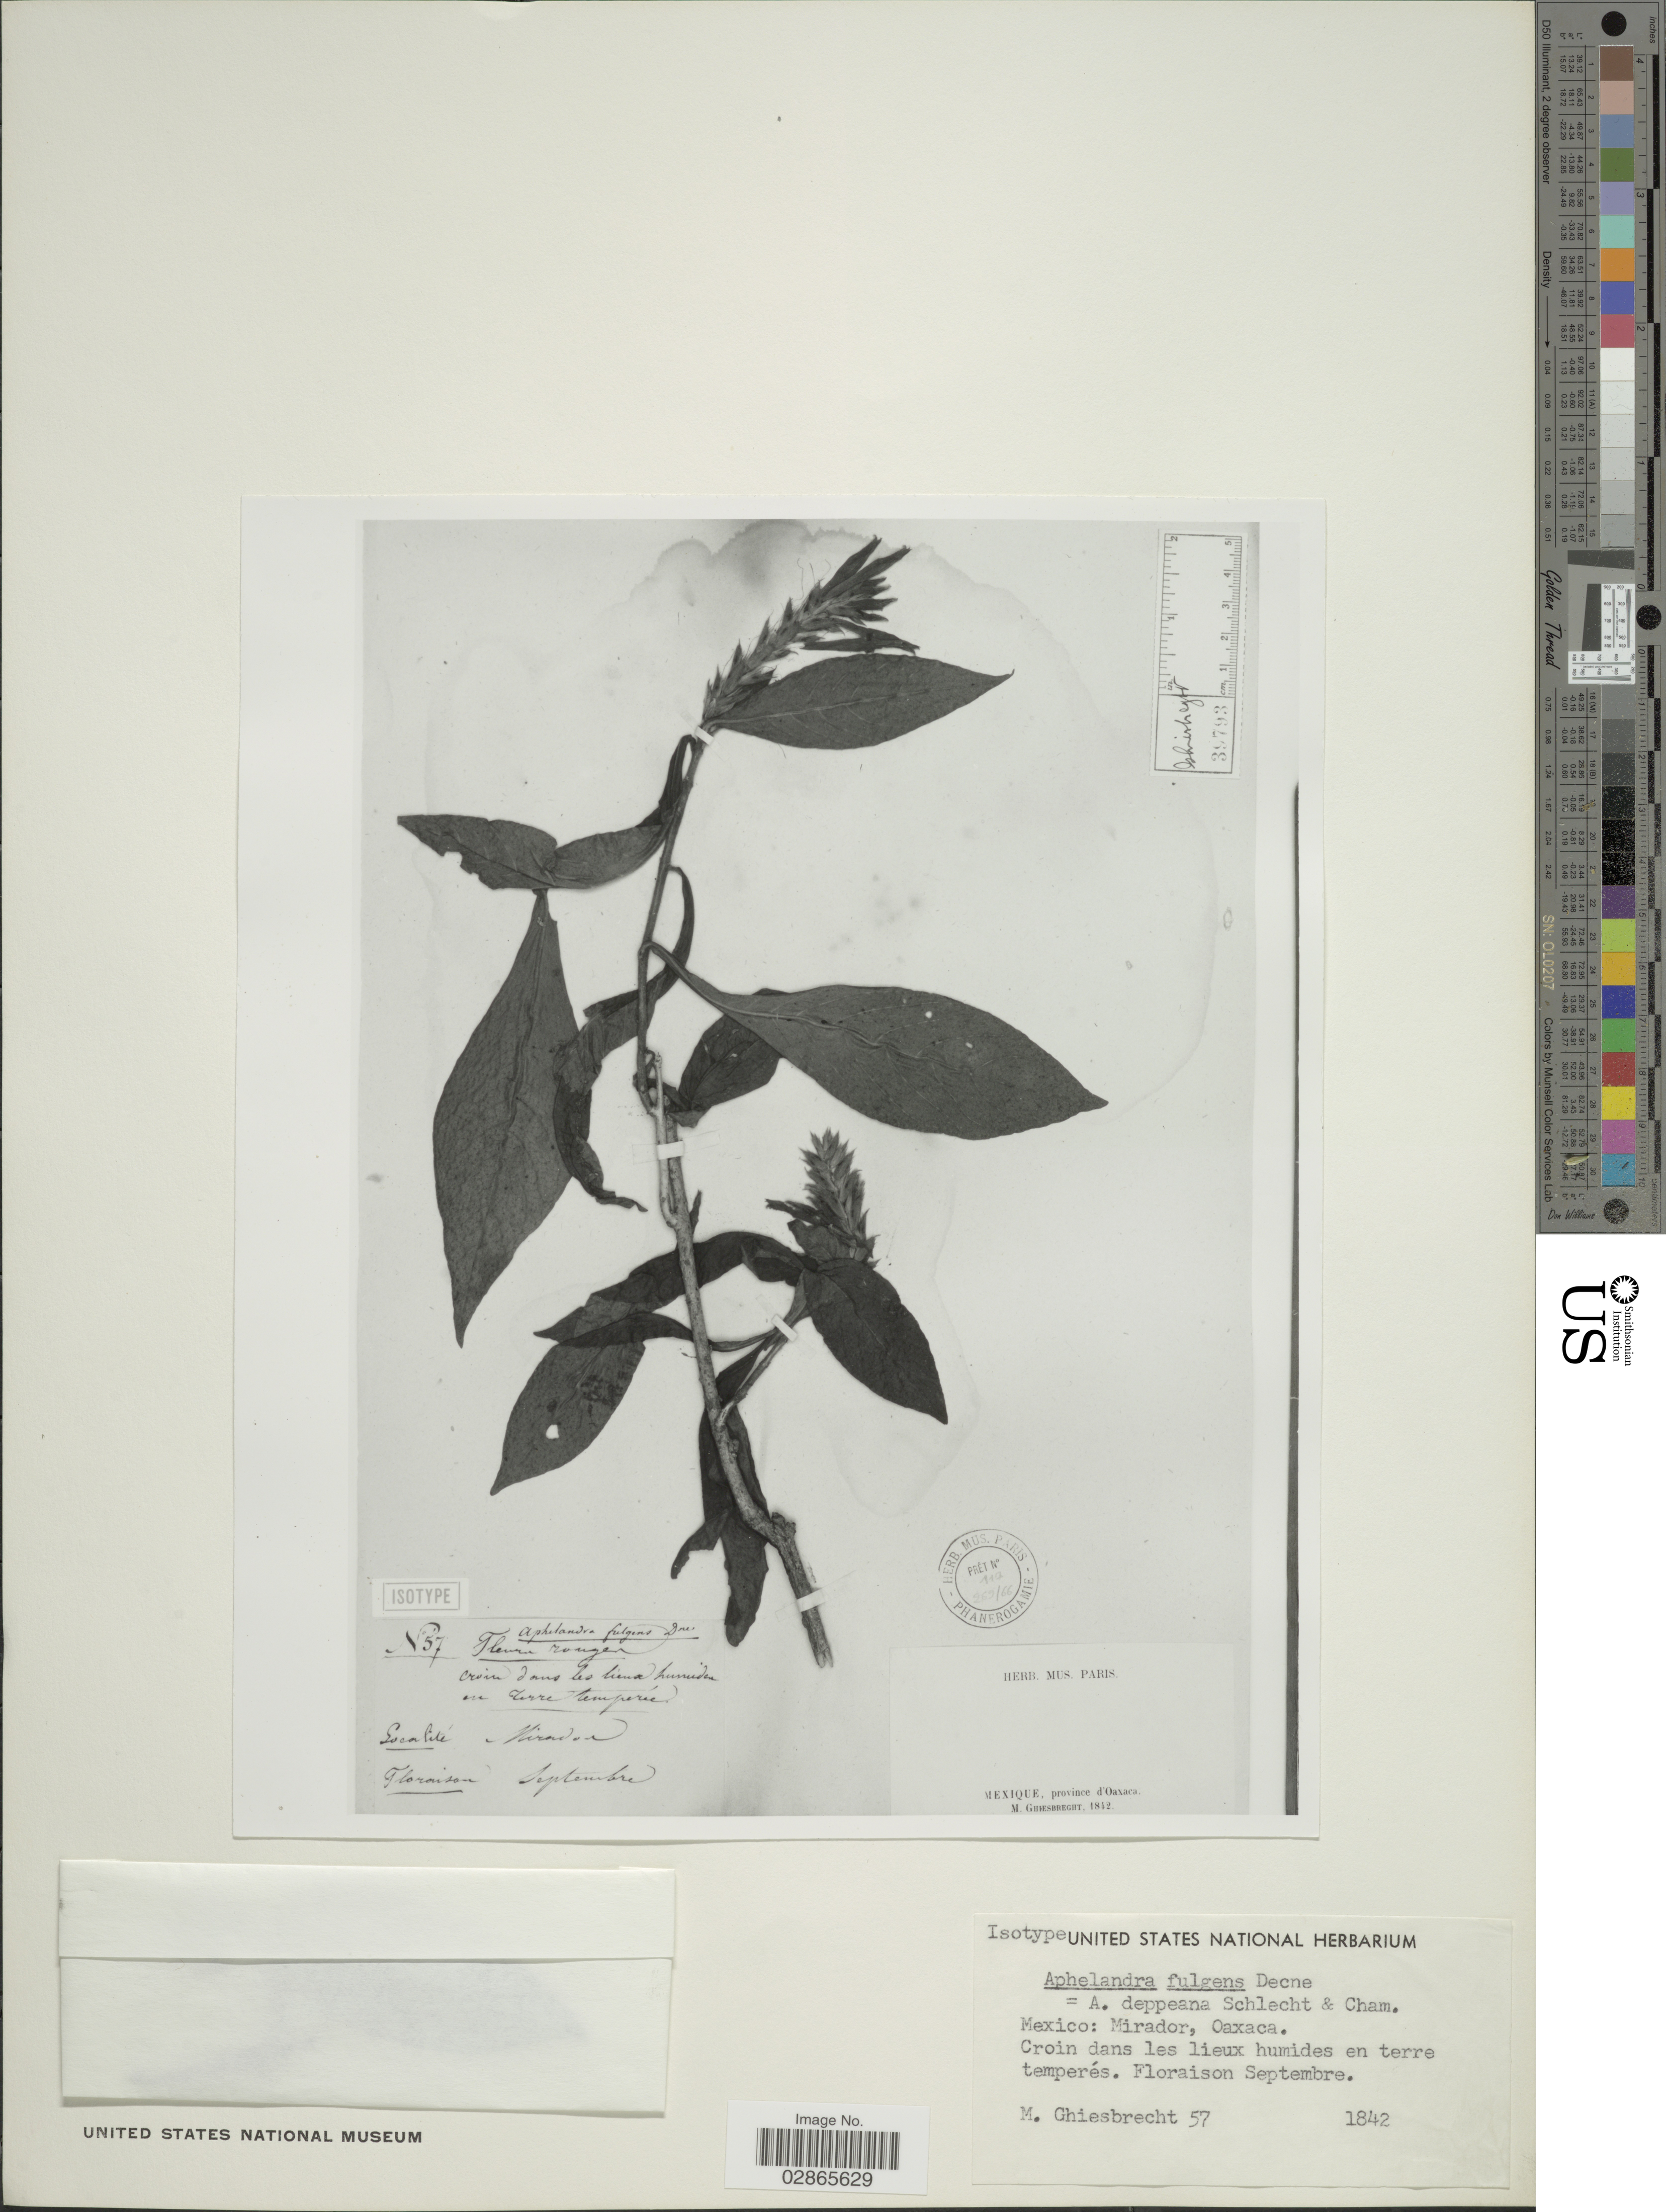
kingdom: Plantae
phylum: Tracheophyta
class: Magnoliopsida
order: Lamiales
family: Acanthaceae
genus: Aphelandra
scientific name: Aphelandra deppeana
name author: Schltdl. & Cham.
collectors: M. Ghiesbrecht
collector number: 57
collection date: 1842-09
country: Mexico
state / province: Oaxaca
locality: Mirador.